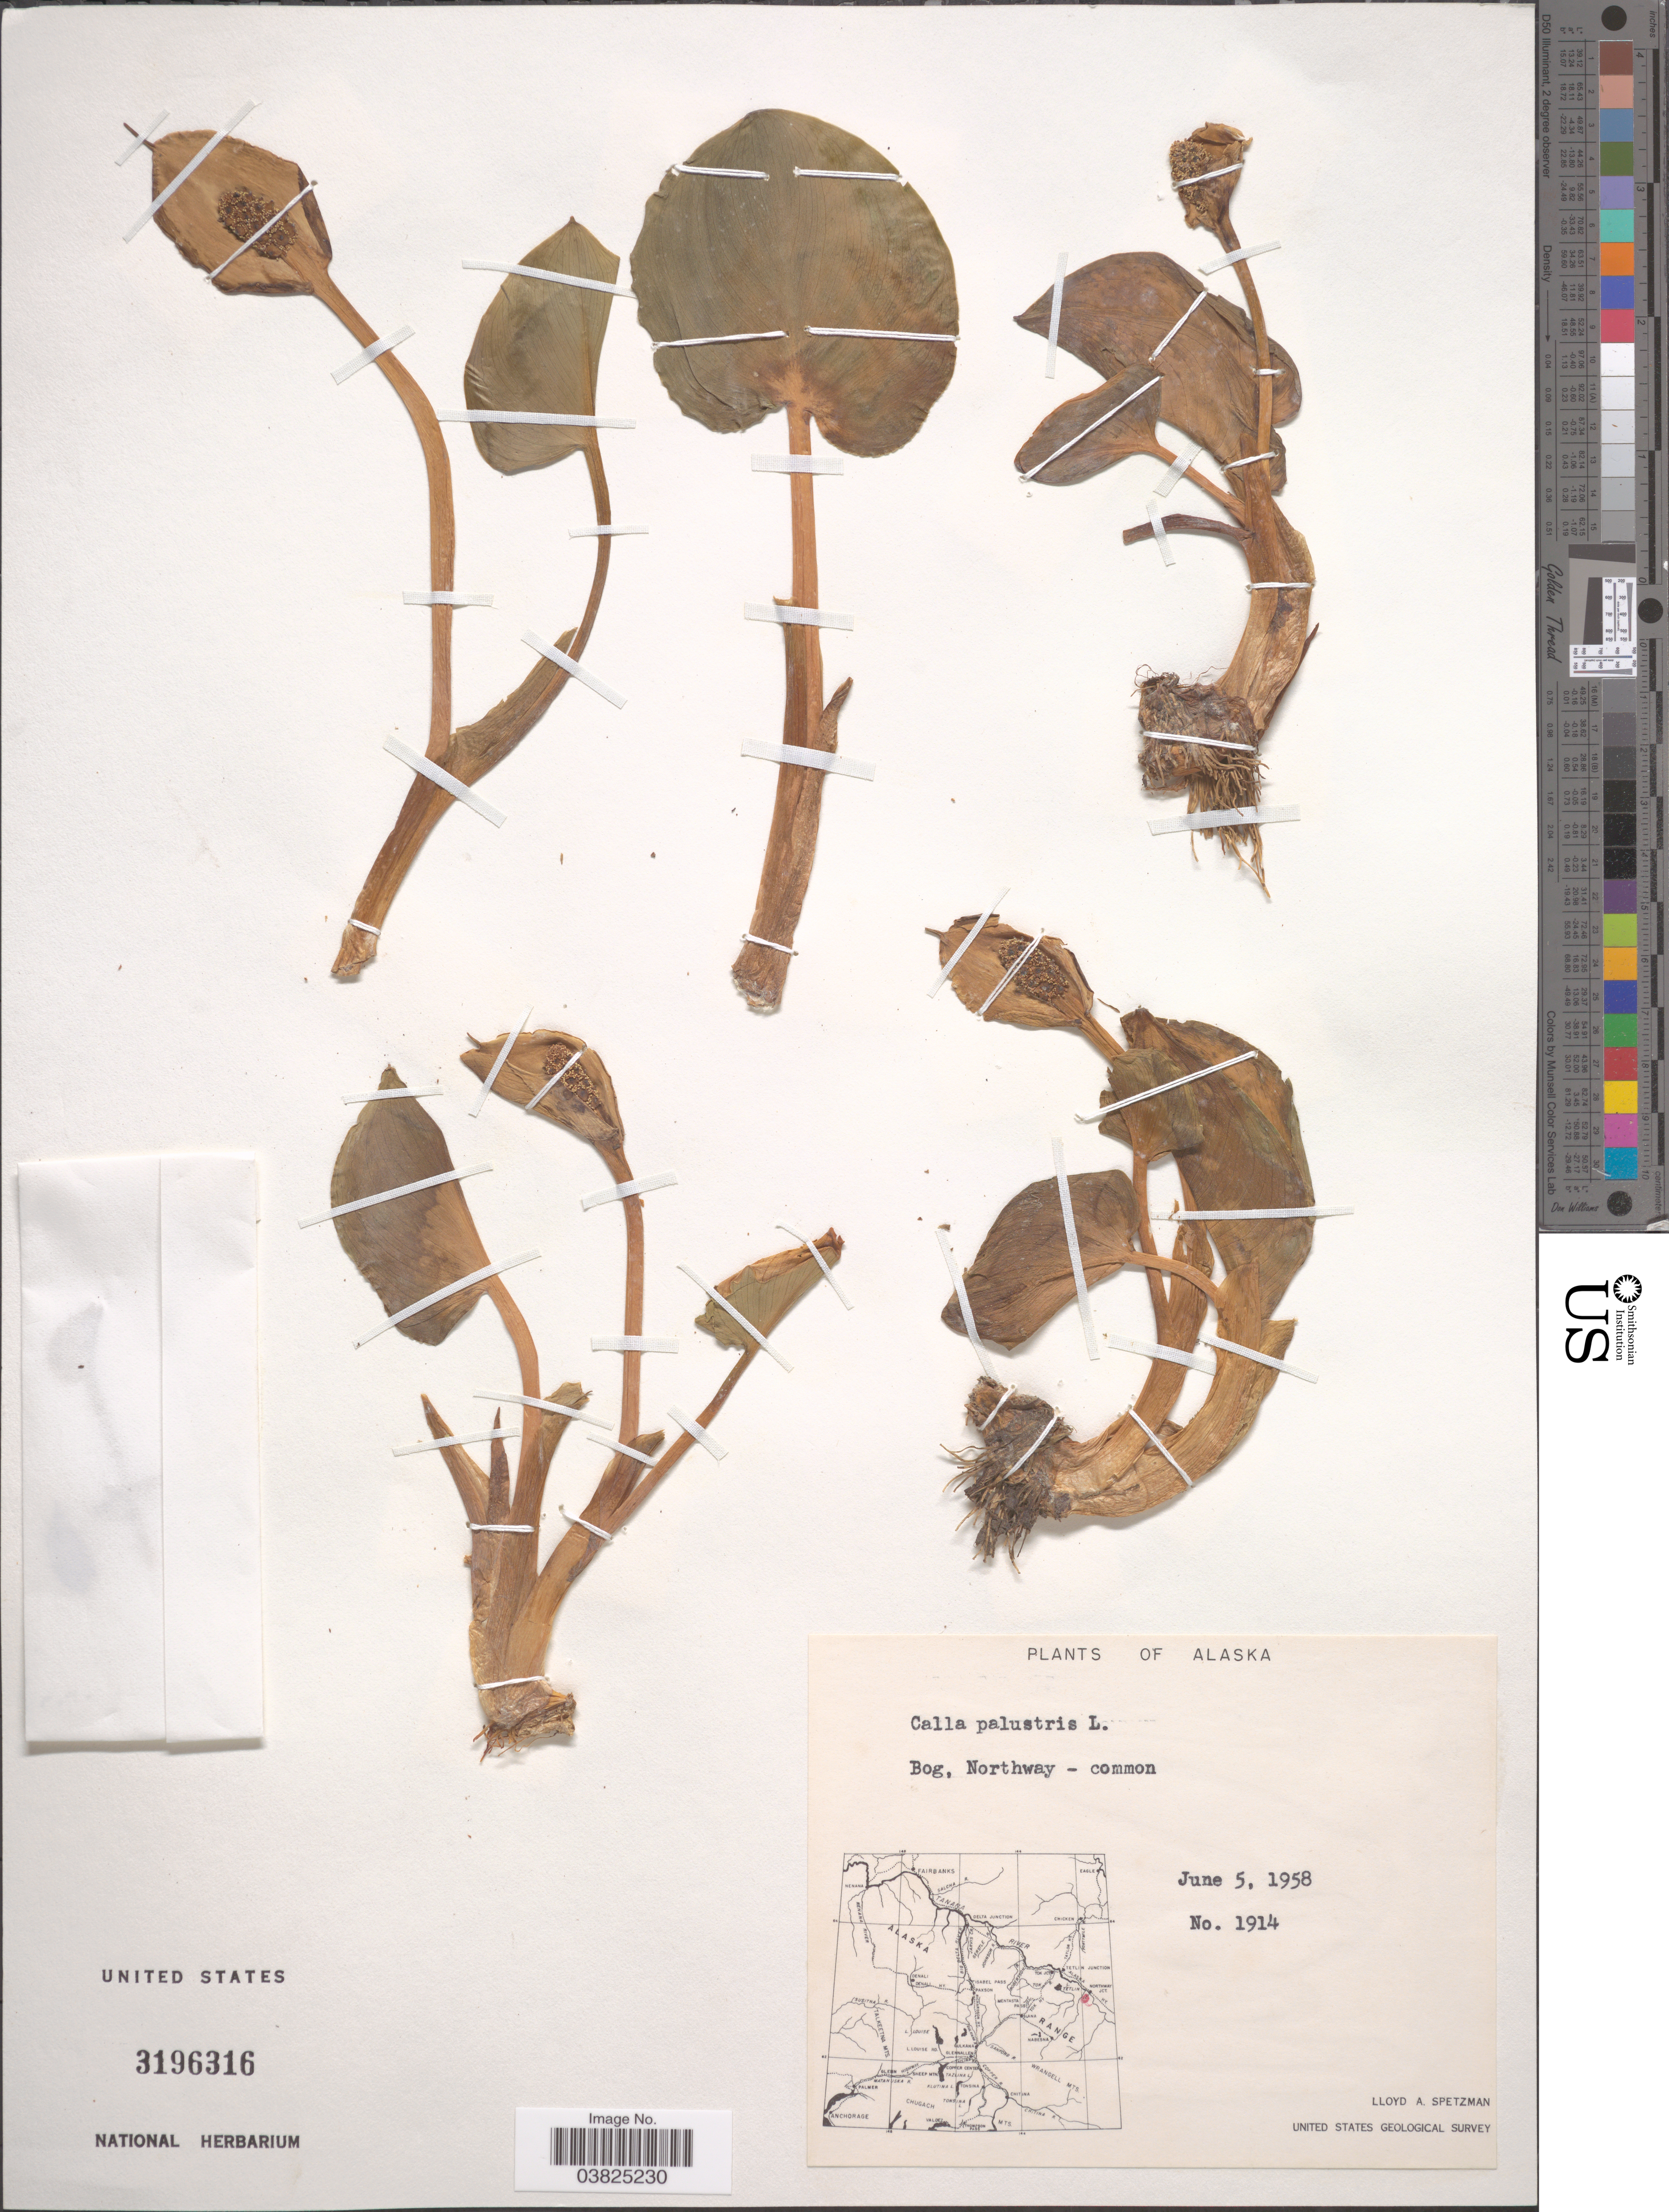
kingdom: Plantae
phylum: Tracheophyta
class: Liliopsida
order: Alismatales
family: Araceae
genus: Calla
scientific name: Calla palustris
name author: L.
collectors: L. Spetzman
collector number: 1914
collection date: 1958-06-05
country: United States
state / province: Alaska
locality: Bog, Northway.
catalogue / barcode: US 3196316